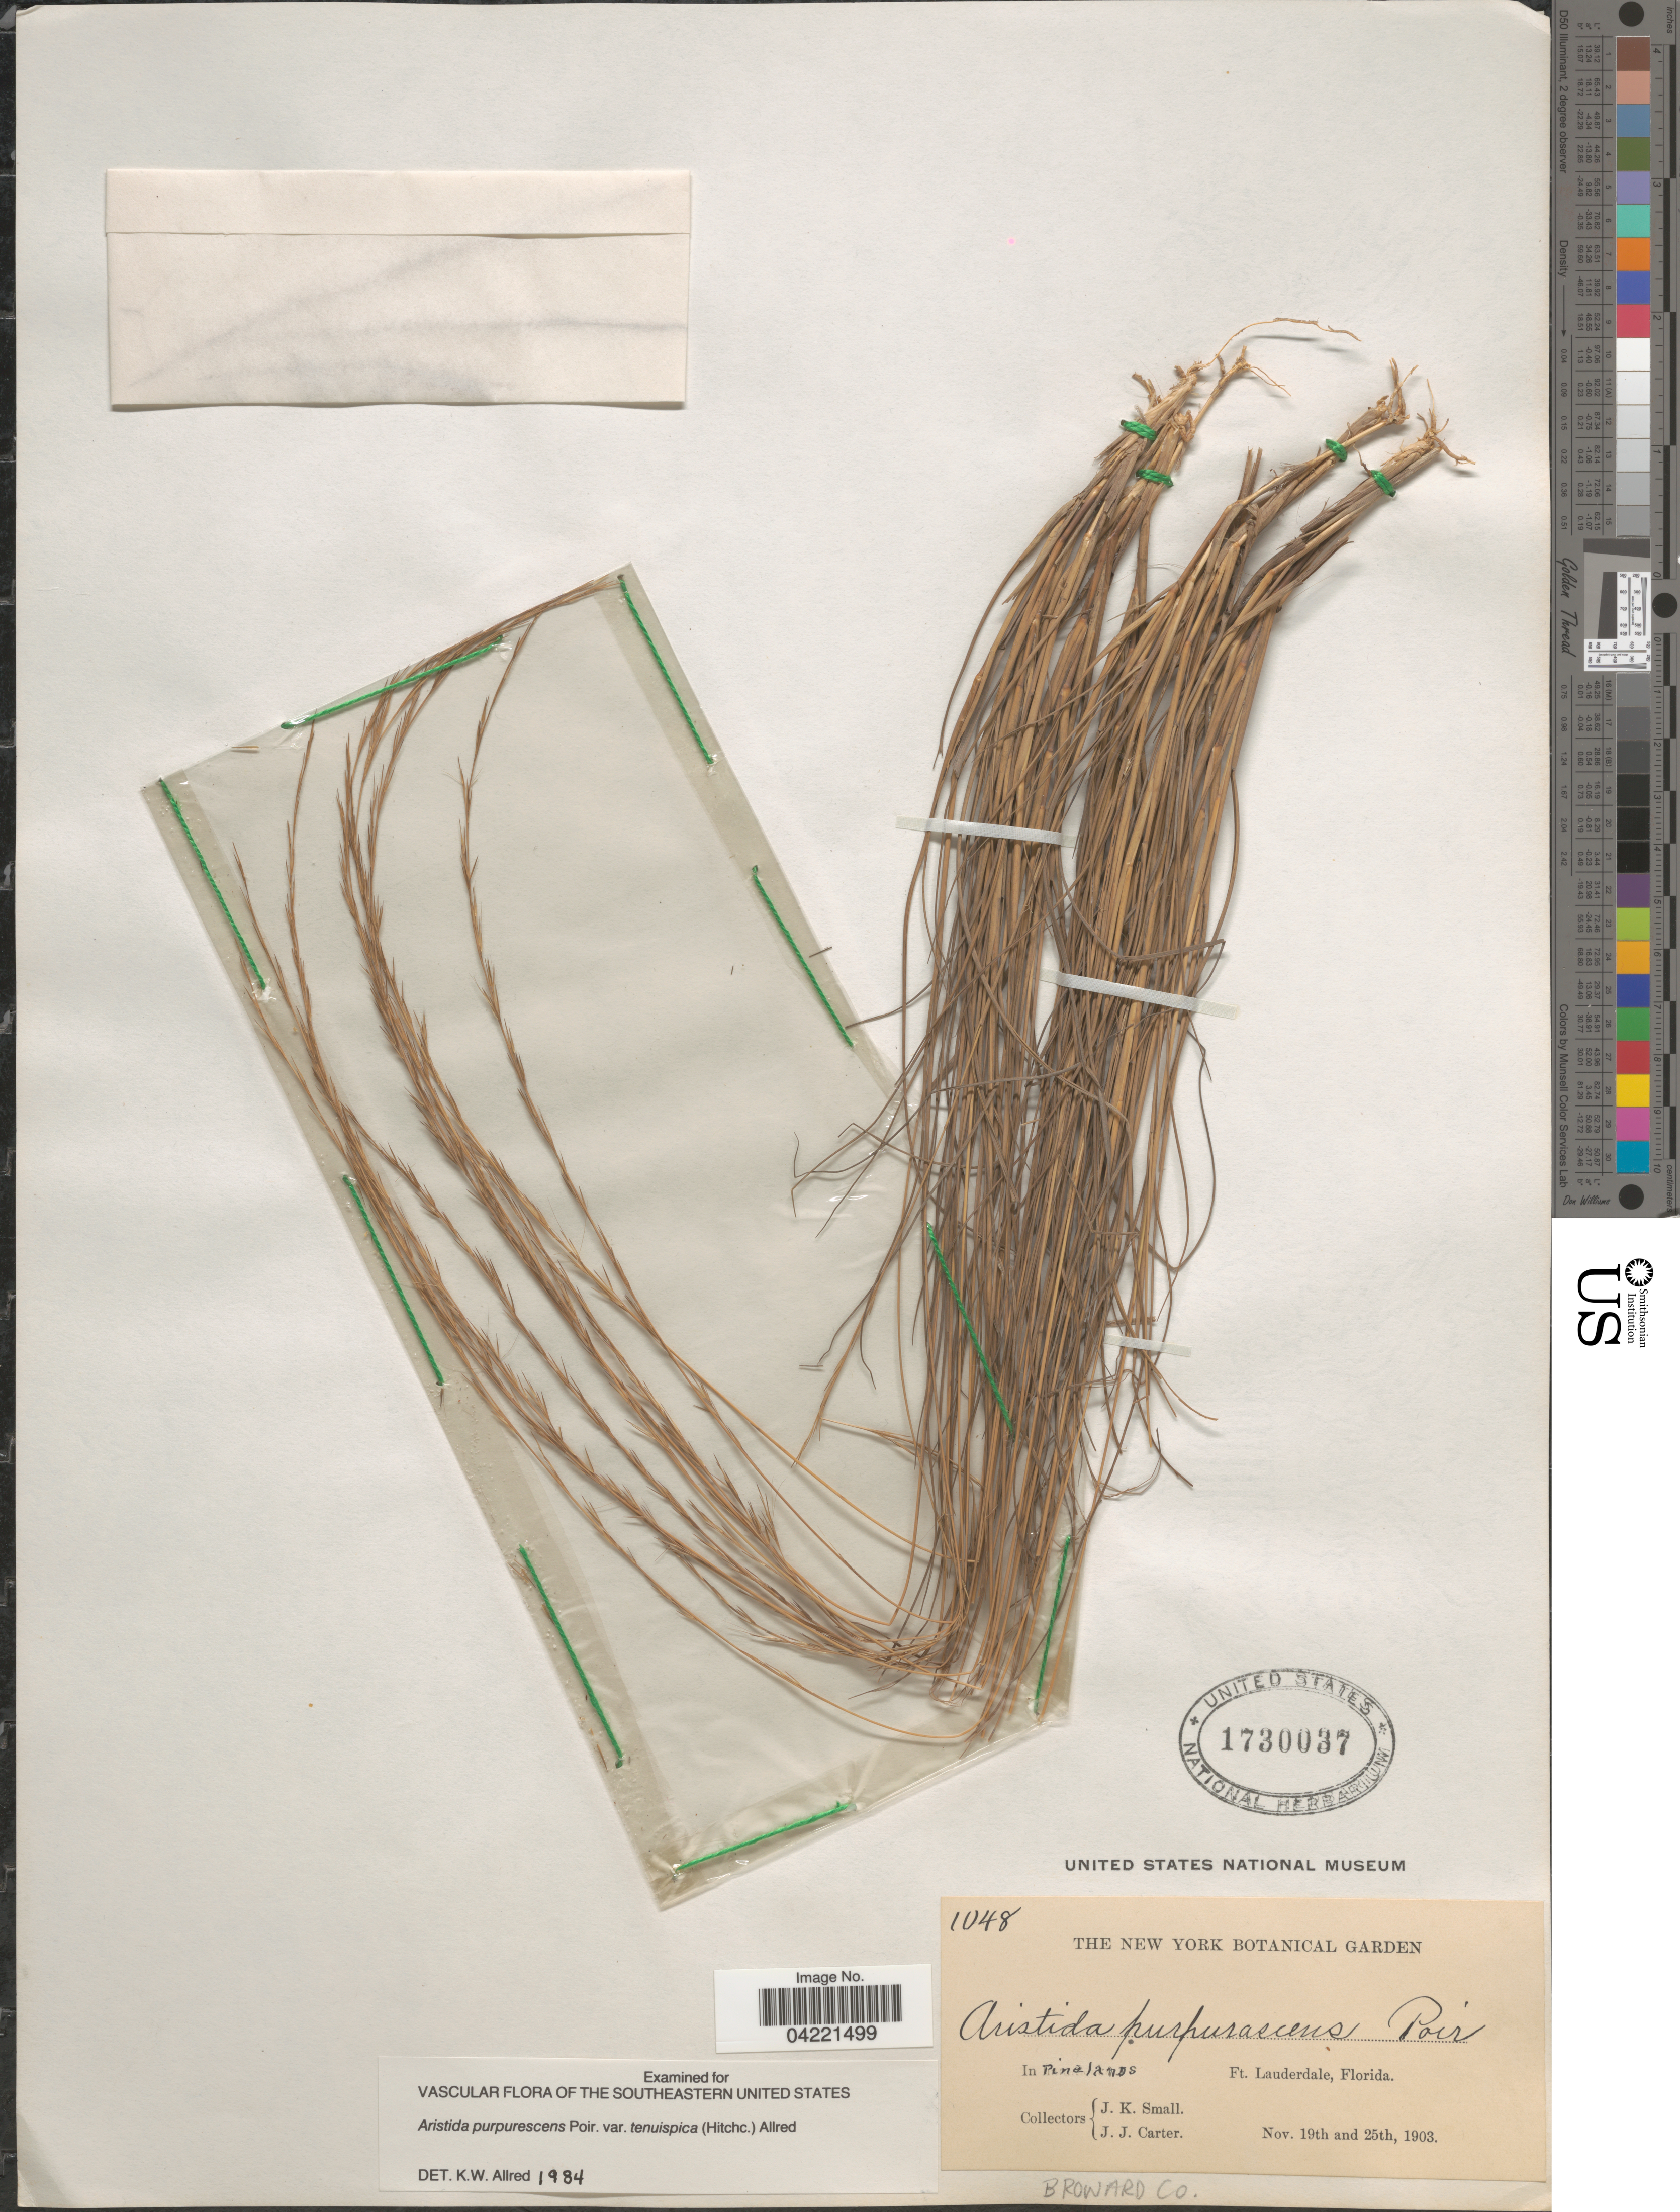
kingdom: Plantae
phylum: Tracheophyta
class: Liliopsida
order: Poales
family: Poaceae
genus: Aristida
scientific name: Aristida purpurascens var. tenuispica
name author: (Hitchc.) Allred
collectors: J. K. Small & J. Carter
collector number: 1048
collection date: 1903-11-19/1903-11-25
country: United States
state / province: Florida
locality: In pinelands. Ft. Lauderdale. Broward Co.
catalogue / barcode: US 1730037